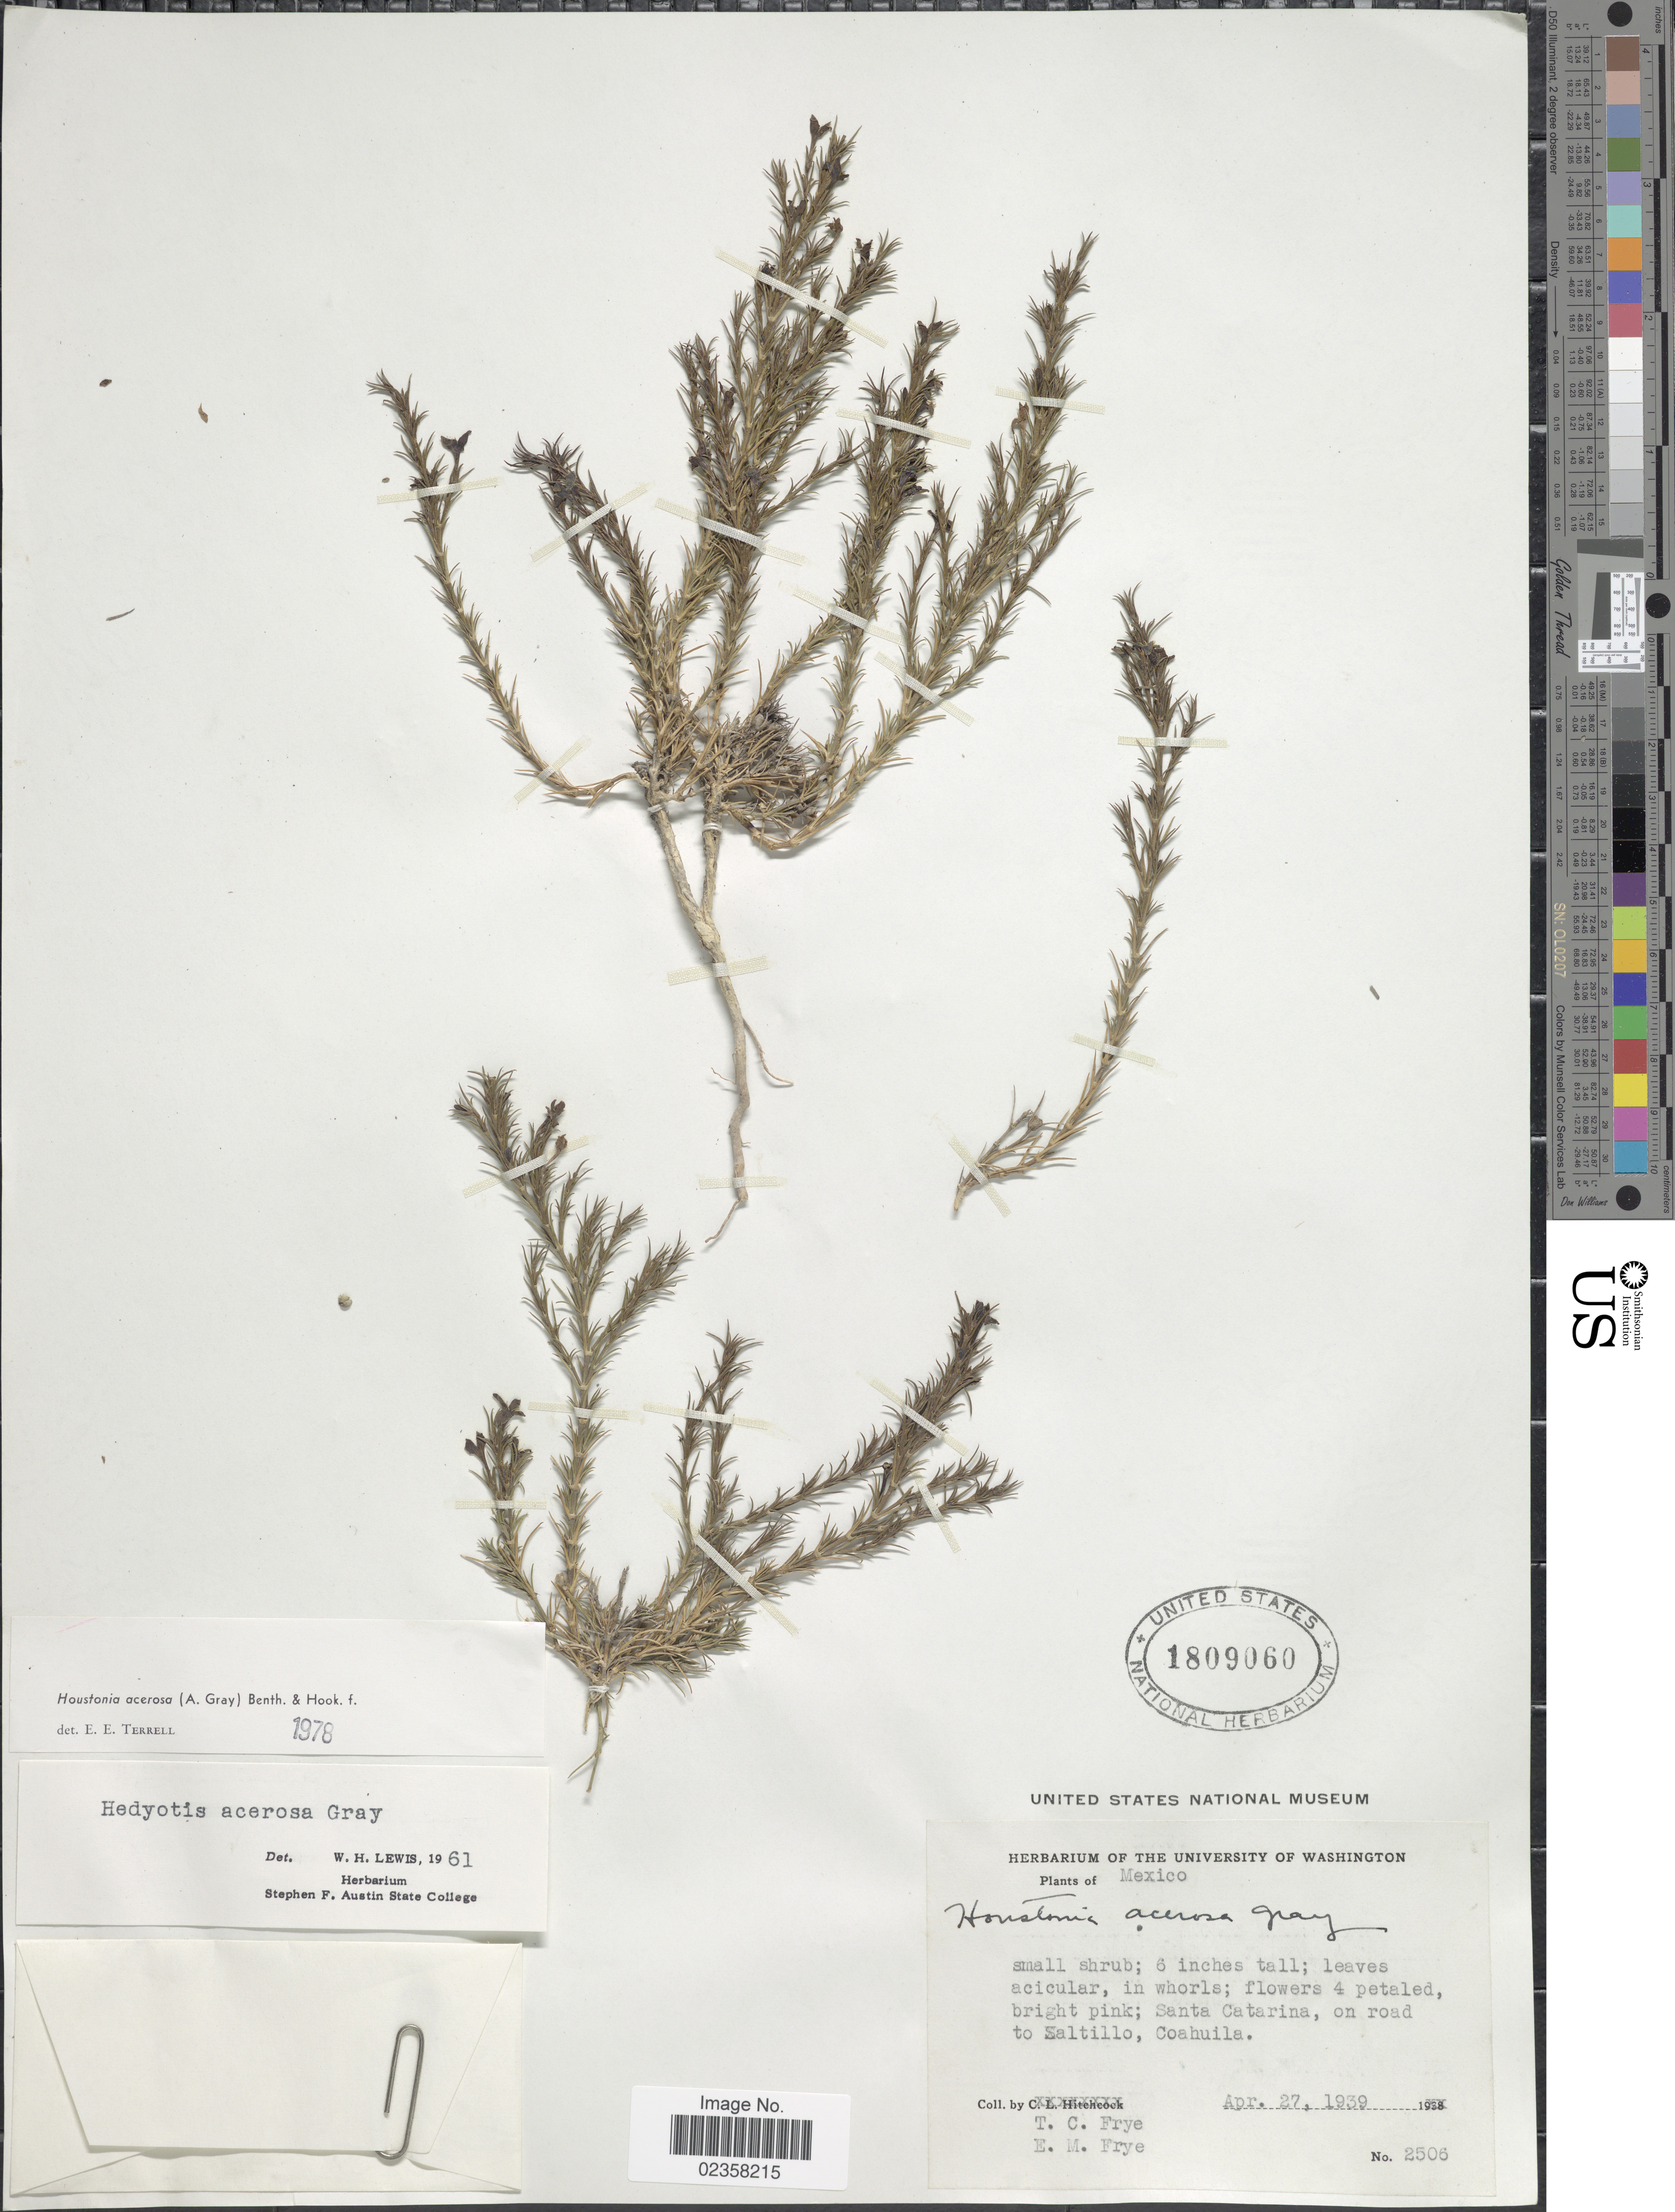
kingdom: Plantae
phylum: Tracheophyta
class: Magnoliopsida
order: Gentianales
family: Rubiaceae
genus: Houstonia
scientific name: Houstonia acerosa var. acerosa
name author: (A. Gray) Benth. & Hook. f.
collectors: T. C. Frye & E. Frye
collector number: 2506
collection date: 1939-04-27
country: Mexico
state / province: Coahuila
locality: Santa Catarina, on road to Saltillo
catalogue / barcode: US 1809060